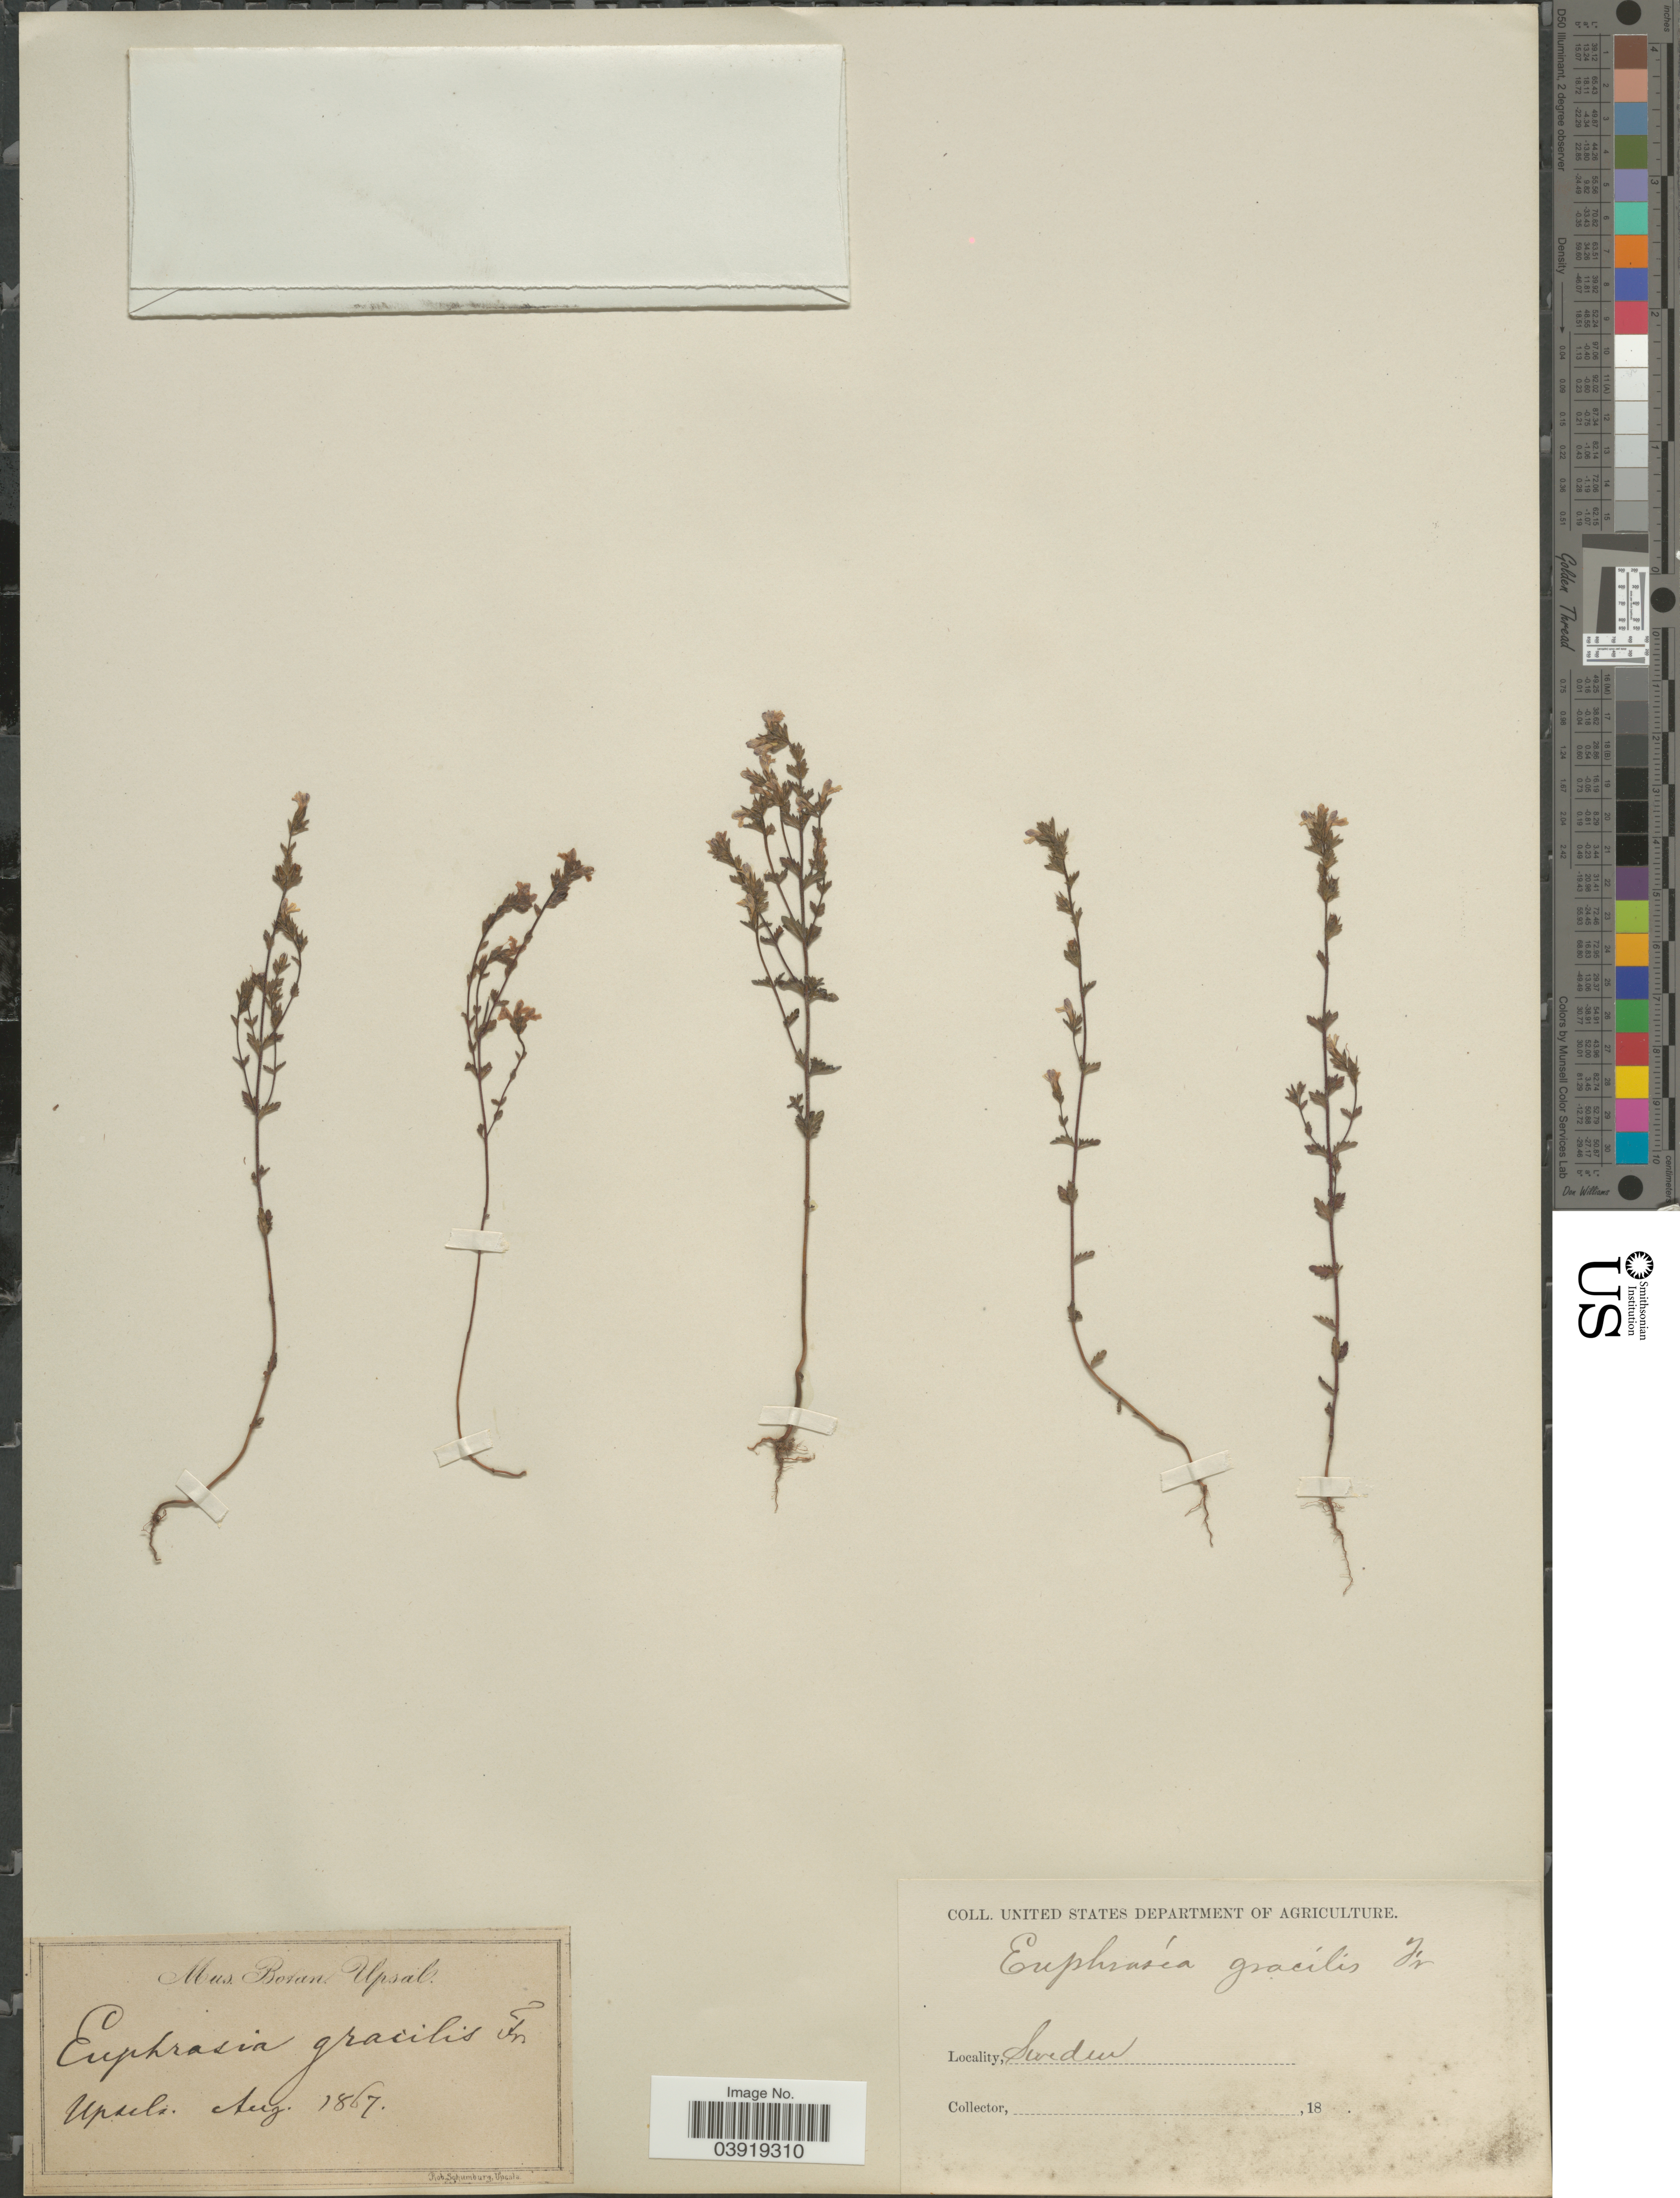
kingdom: Plantae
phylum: Tracheophyta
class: Magnoliopsida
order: Lamiales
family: Orobanchaceae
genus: Euphrasia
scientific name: Euphrasia gracilis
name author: (Fr.) Fr.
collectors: ex herb. Mus. Botan. Upsal.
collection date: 1867-08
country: Sweden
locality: Upsala.